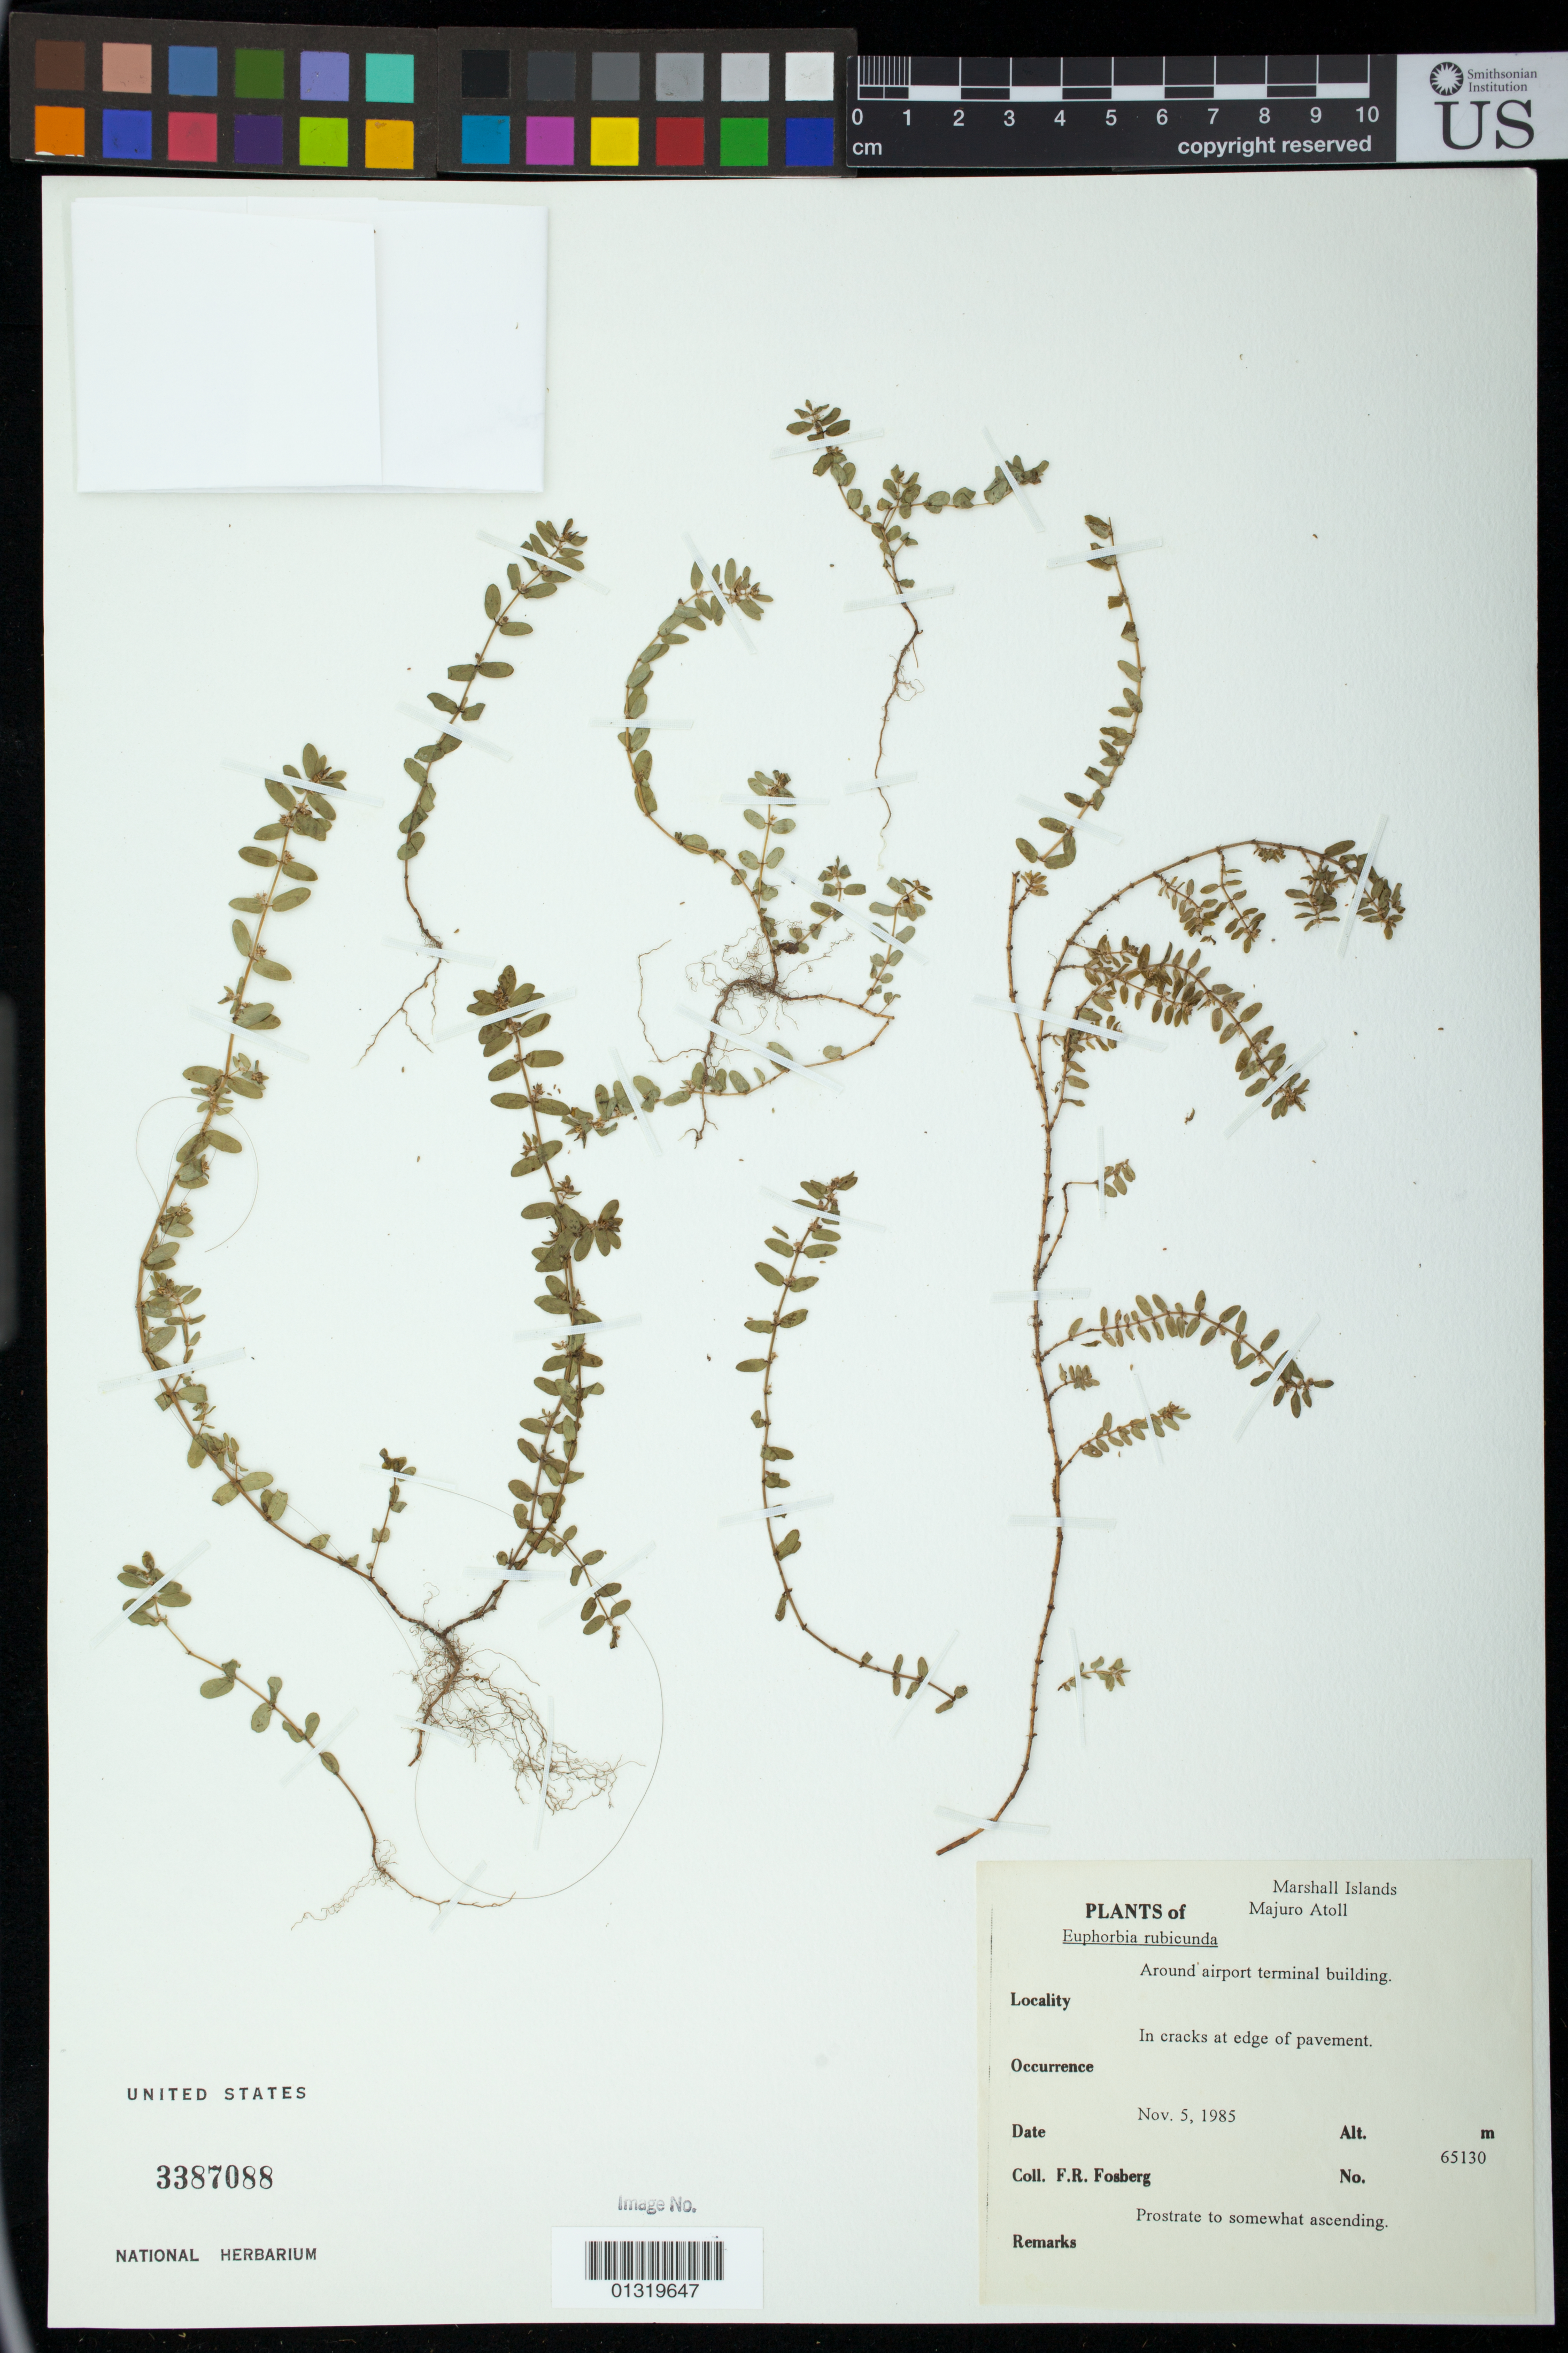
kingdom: Plantae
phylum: Tracheophyta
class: Magnoliopsida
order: Malpighiales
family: Euphorbiaceae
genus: Euphorbia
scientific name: Euphorbia thymifolia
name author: L.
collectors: F. R. Fosberg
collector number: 65130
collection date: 1985-11-05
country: Marshall Islands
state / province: Majuro Atoll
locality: Around airport terminal building.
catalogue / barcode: US 3387088